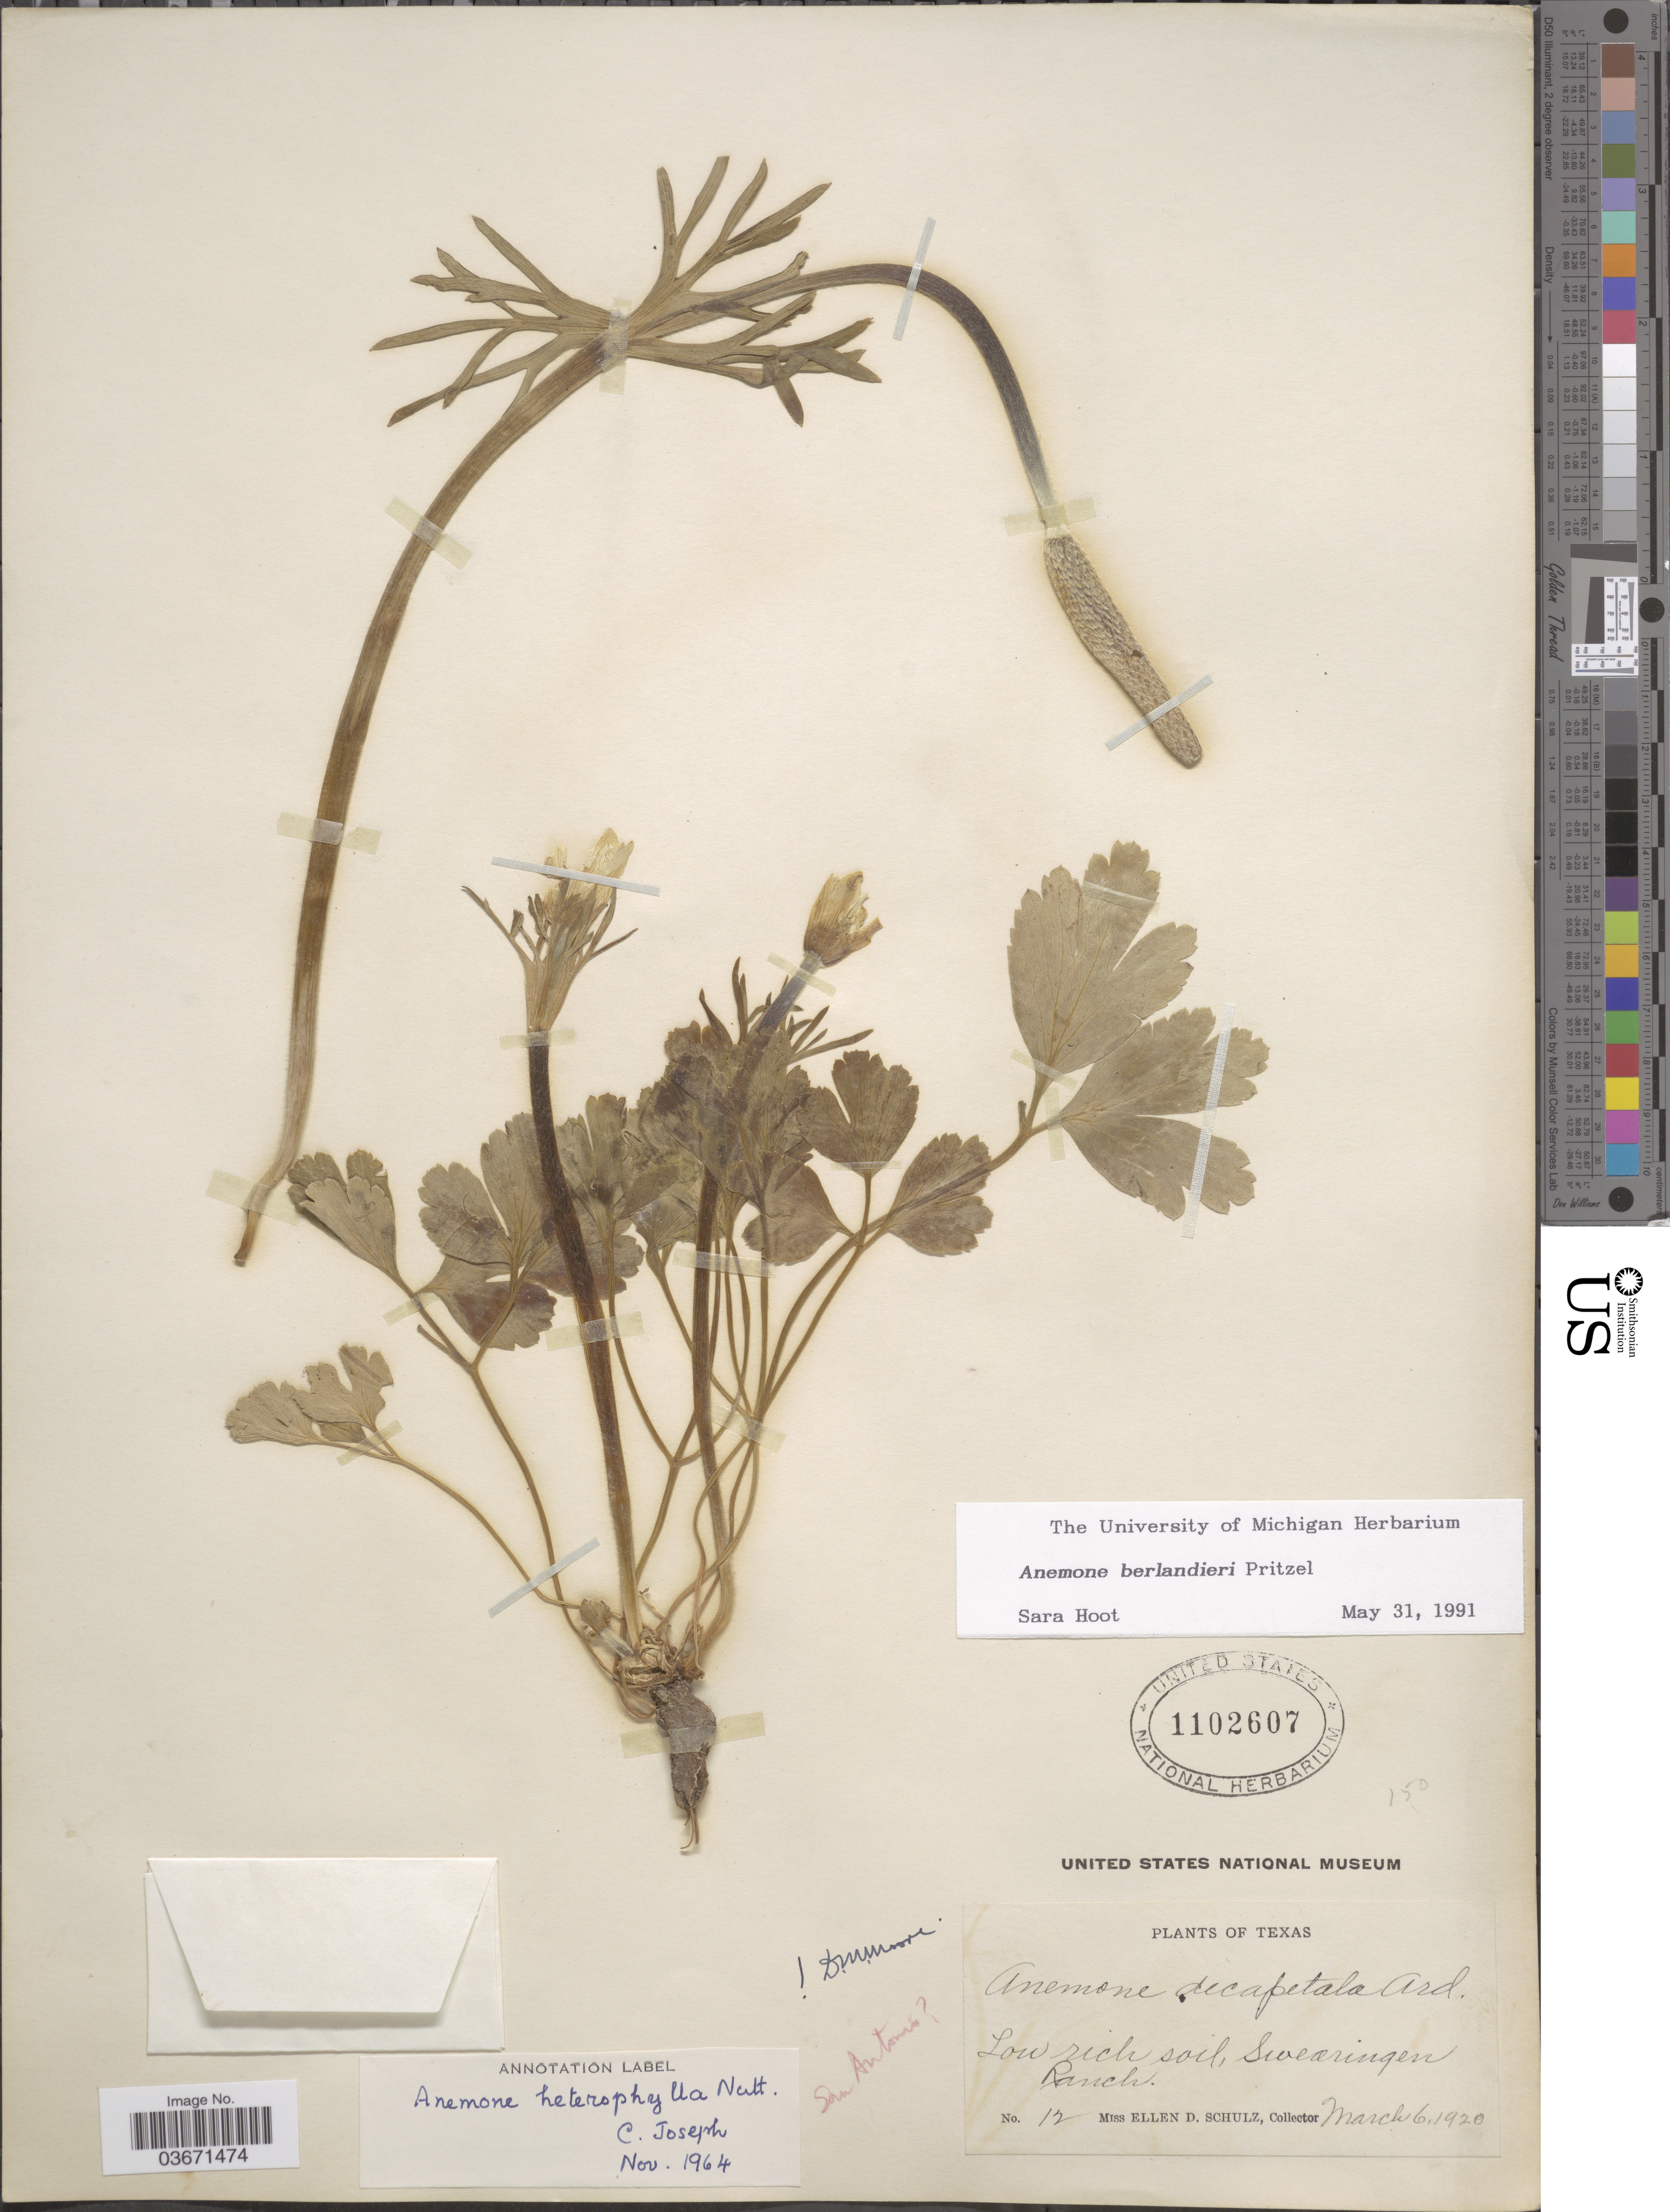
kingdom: Plantae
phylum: Tracheophyta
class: Magnoliopsida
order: Ranunculales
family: Ranunculaceae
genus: Anemone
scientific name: Anemone berlandieri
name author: E. Pritz.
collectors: E. D. Schulz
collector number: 12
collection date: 1920-03-06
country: United States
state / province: Texas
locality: Swearingen Ranch. San Antonio.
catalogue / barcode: US 1102607